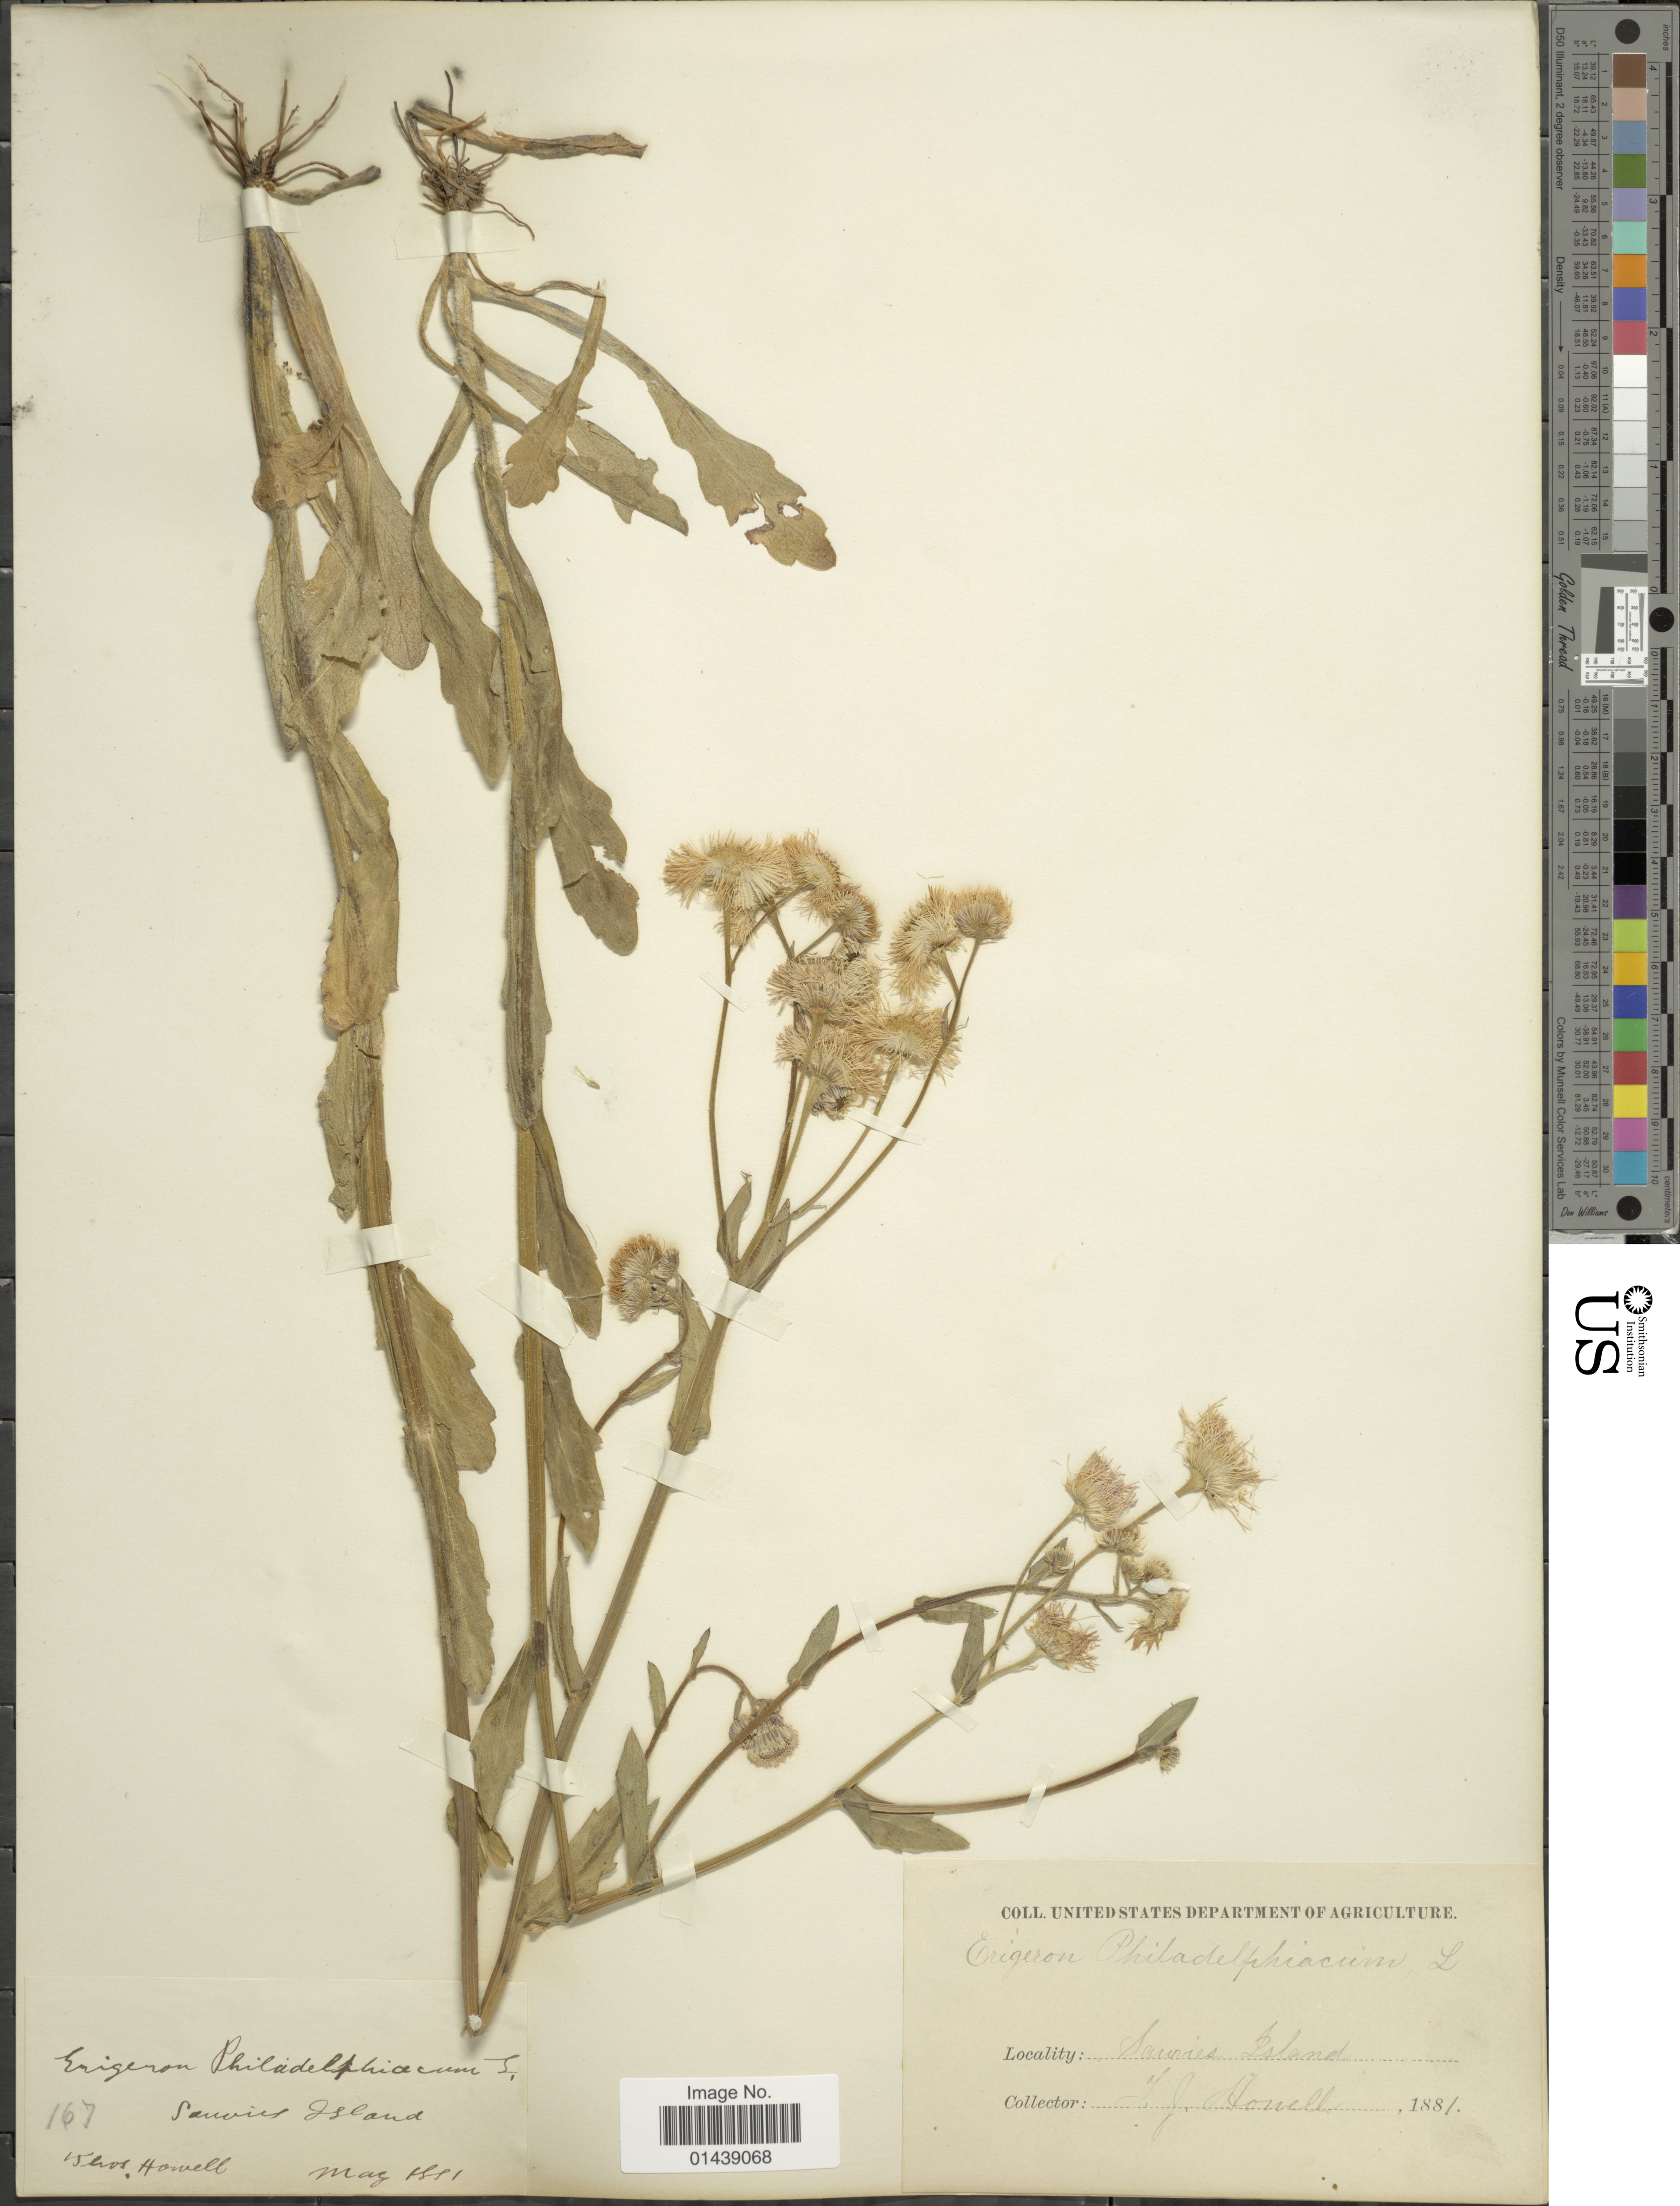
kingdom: Plantae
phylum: Tracheophyta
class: Magnoliopsida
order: Asterales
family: Asteraceae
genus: Erigeron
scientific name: Erigeron philadelphicus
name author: L.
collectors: T. J. Howell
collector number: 167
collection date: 1881-05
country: United States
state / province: Oregon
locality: Sauvies Island